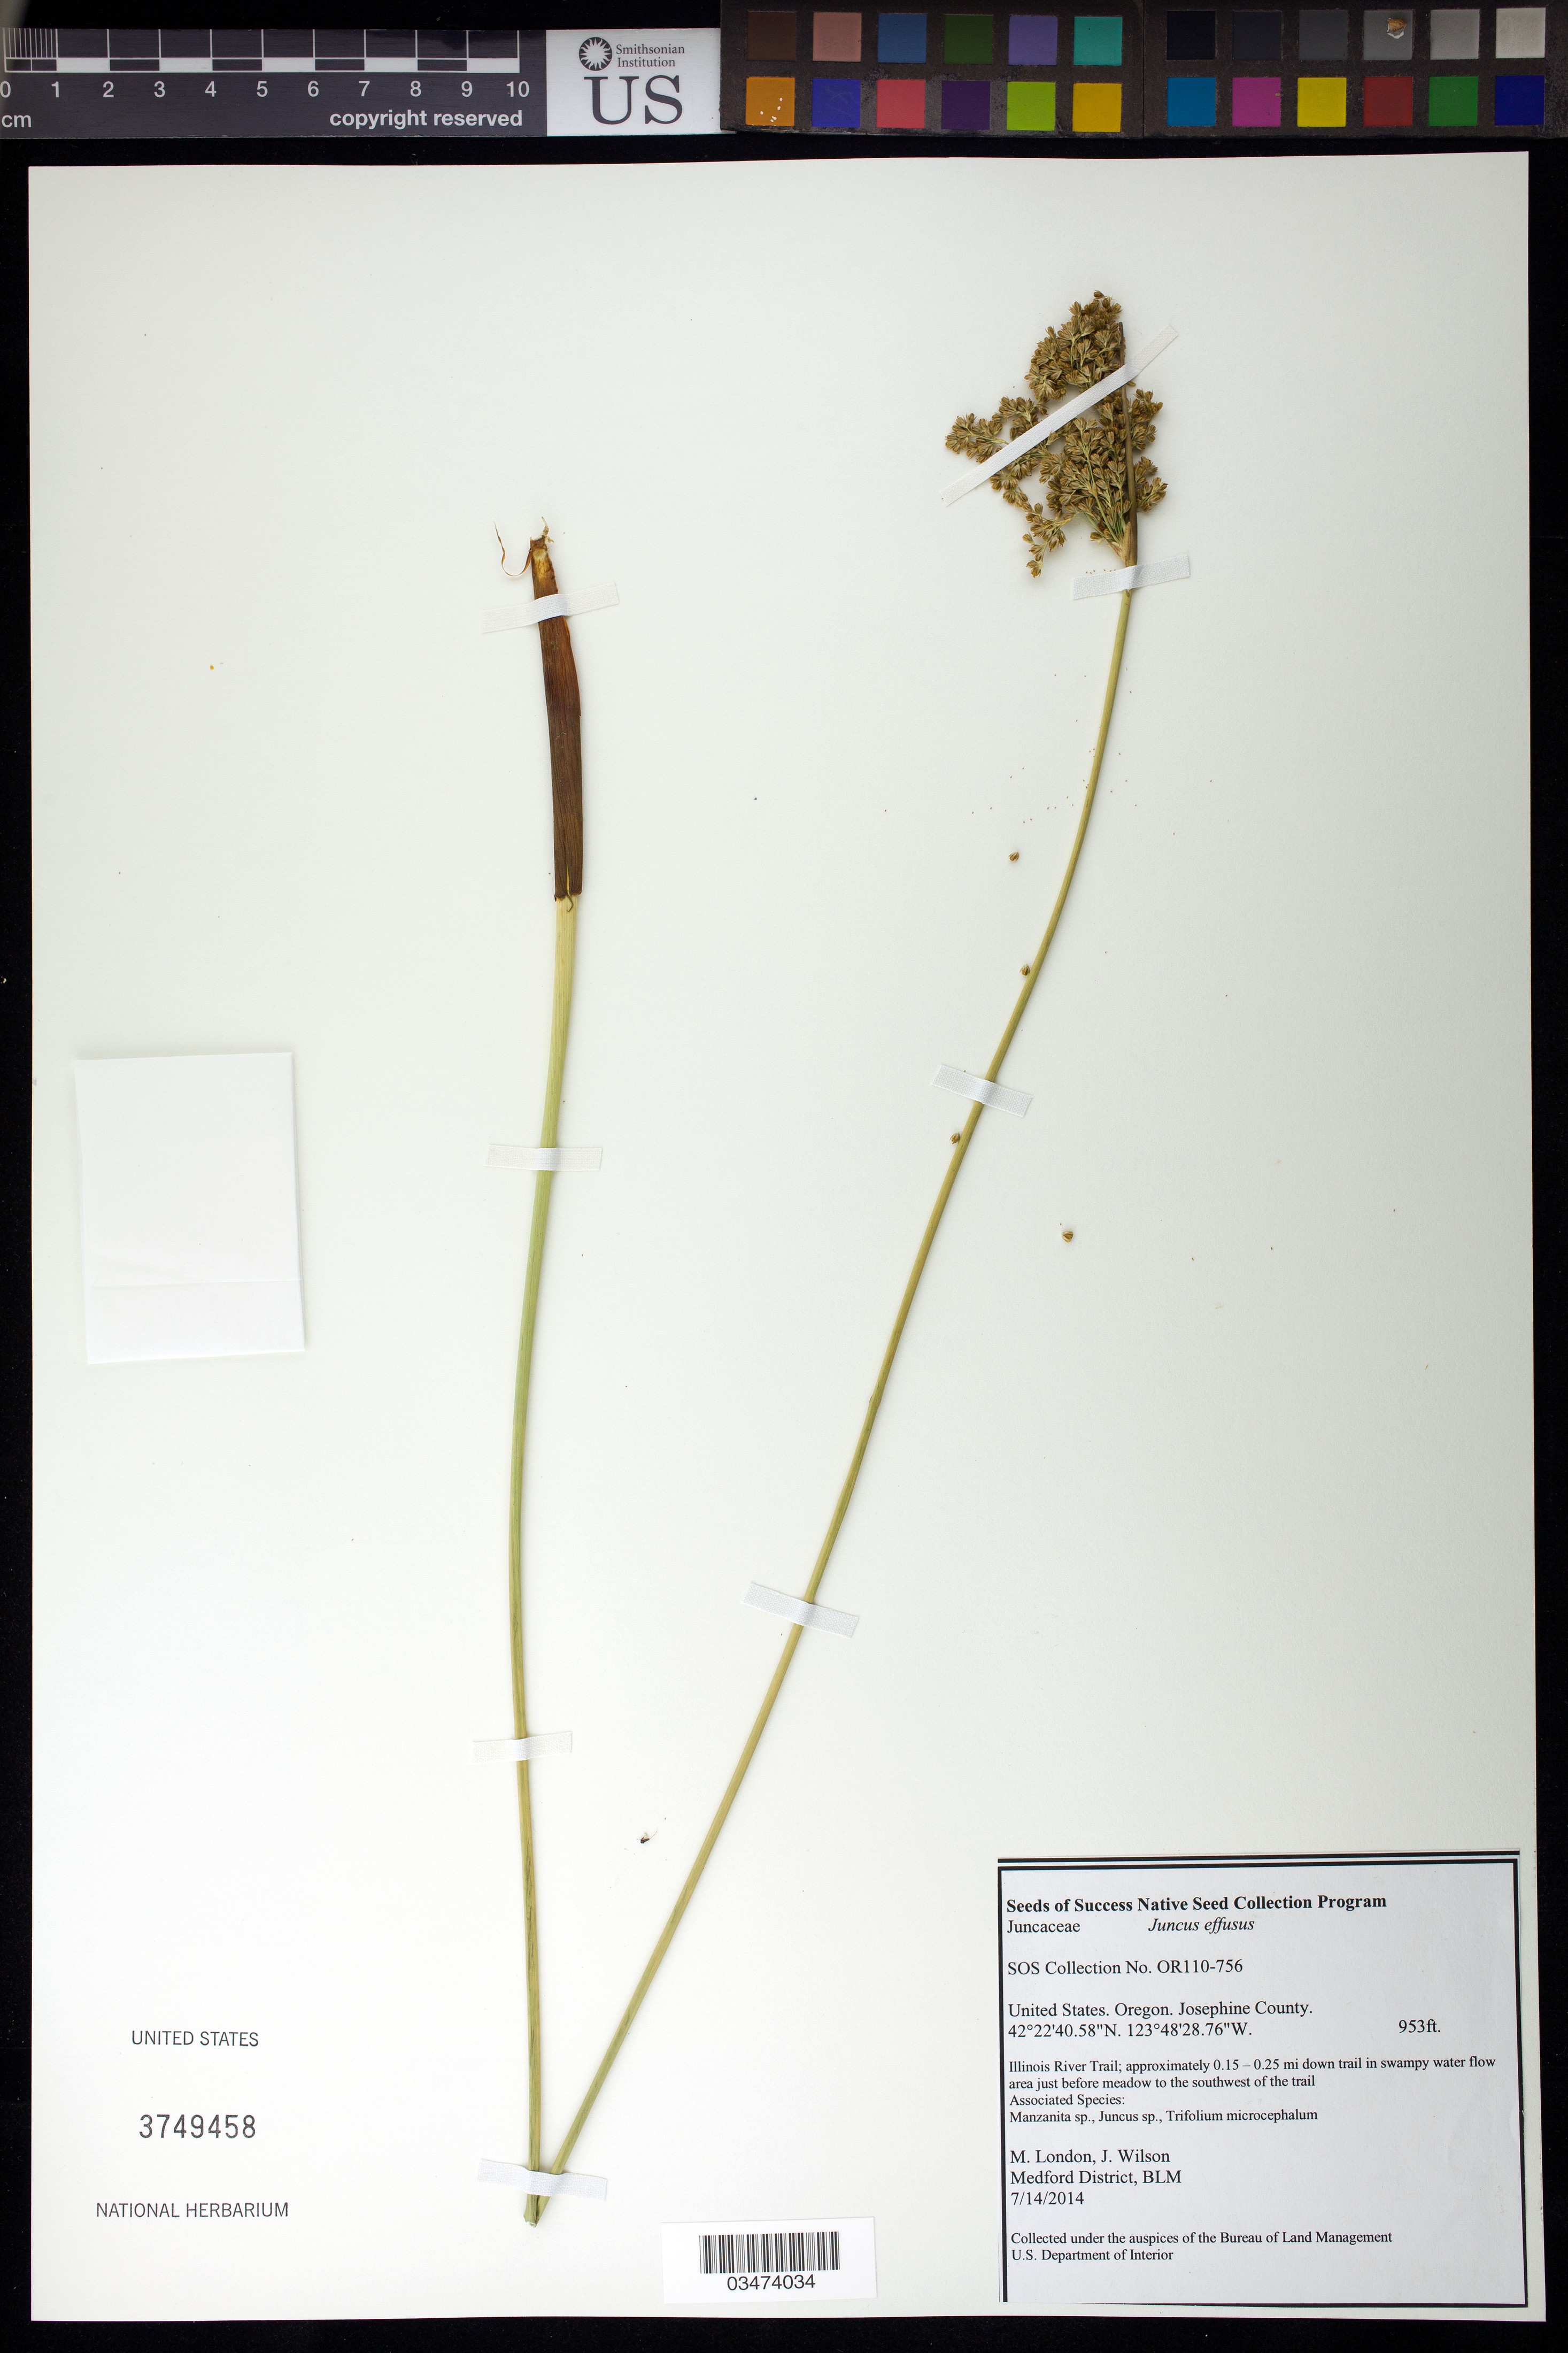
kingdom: Plantae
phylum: Tracheophyta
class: Liliopsida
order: Poales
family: Juncaceae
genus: Juncus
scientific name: Juncus effusus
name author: L.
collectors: M. London & J. Wilson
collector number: OR110-756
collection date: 2014-07-14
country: United States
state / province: Oregon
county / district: Josephine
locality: Illinois River Trail.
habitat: Associated species: Manzanita sp., Juncus sp., Trifolium microcephalum.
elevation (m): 290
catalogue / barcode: US 3749458